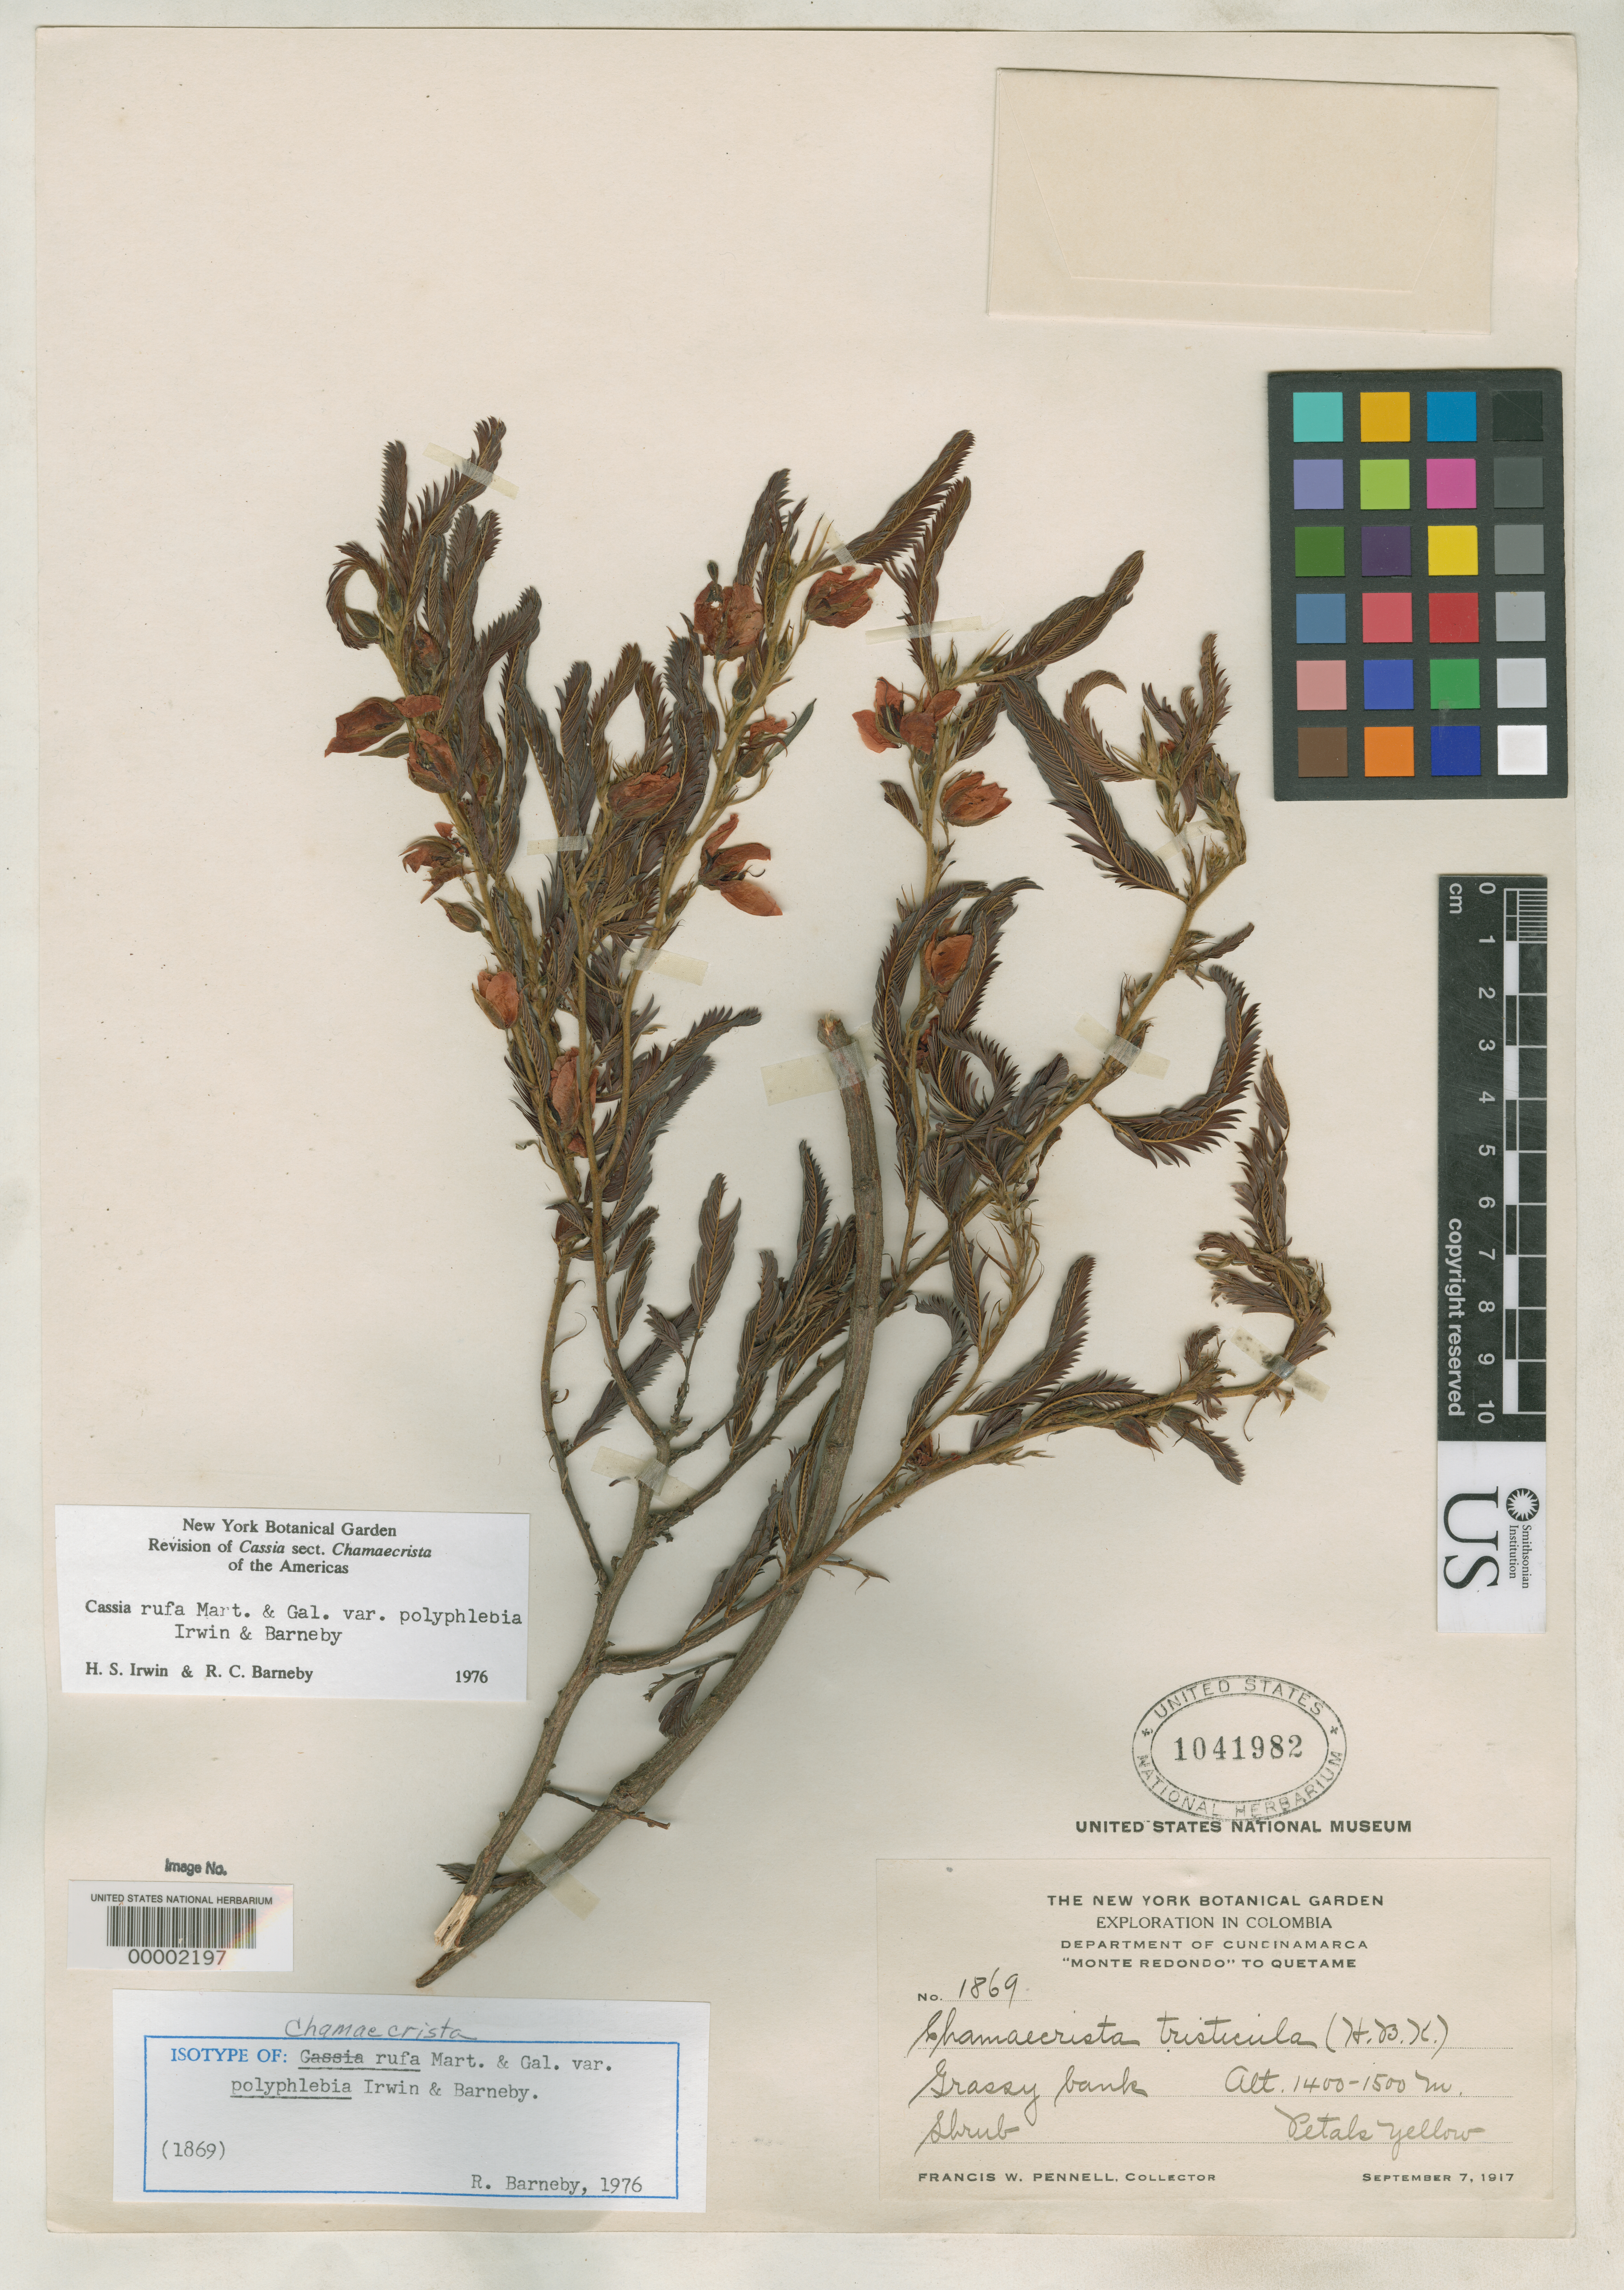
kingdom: Plantae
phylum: Tracheophyta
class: Magnoliopsida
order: Fabales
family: Fabaceae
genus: Chamaecrista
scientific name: Chamaecrista rufa var. polyphlebia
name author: H.S. Irwin & Barneby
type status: Isotype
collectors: F. W. Pennell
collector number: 1869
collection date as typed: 07 Sep 1917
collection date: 1917-09-07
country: Colombia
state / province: Cundinamarca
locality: "Monte Redondo" to Quetame.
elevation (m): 1400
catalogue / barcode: US 1041982